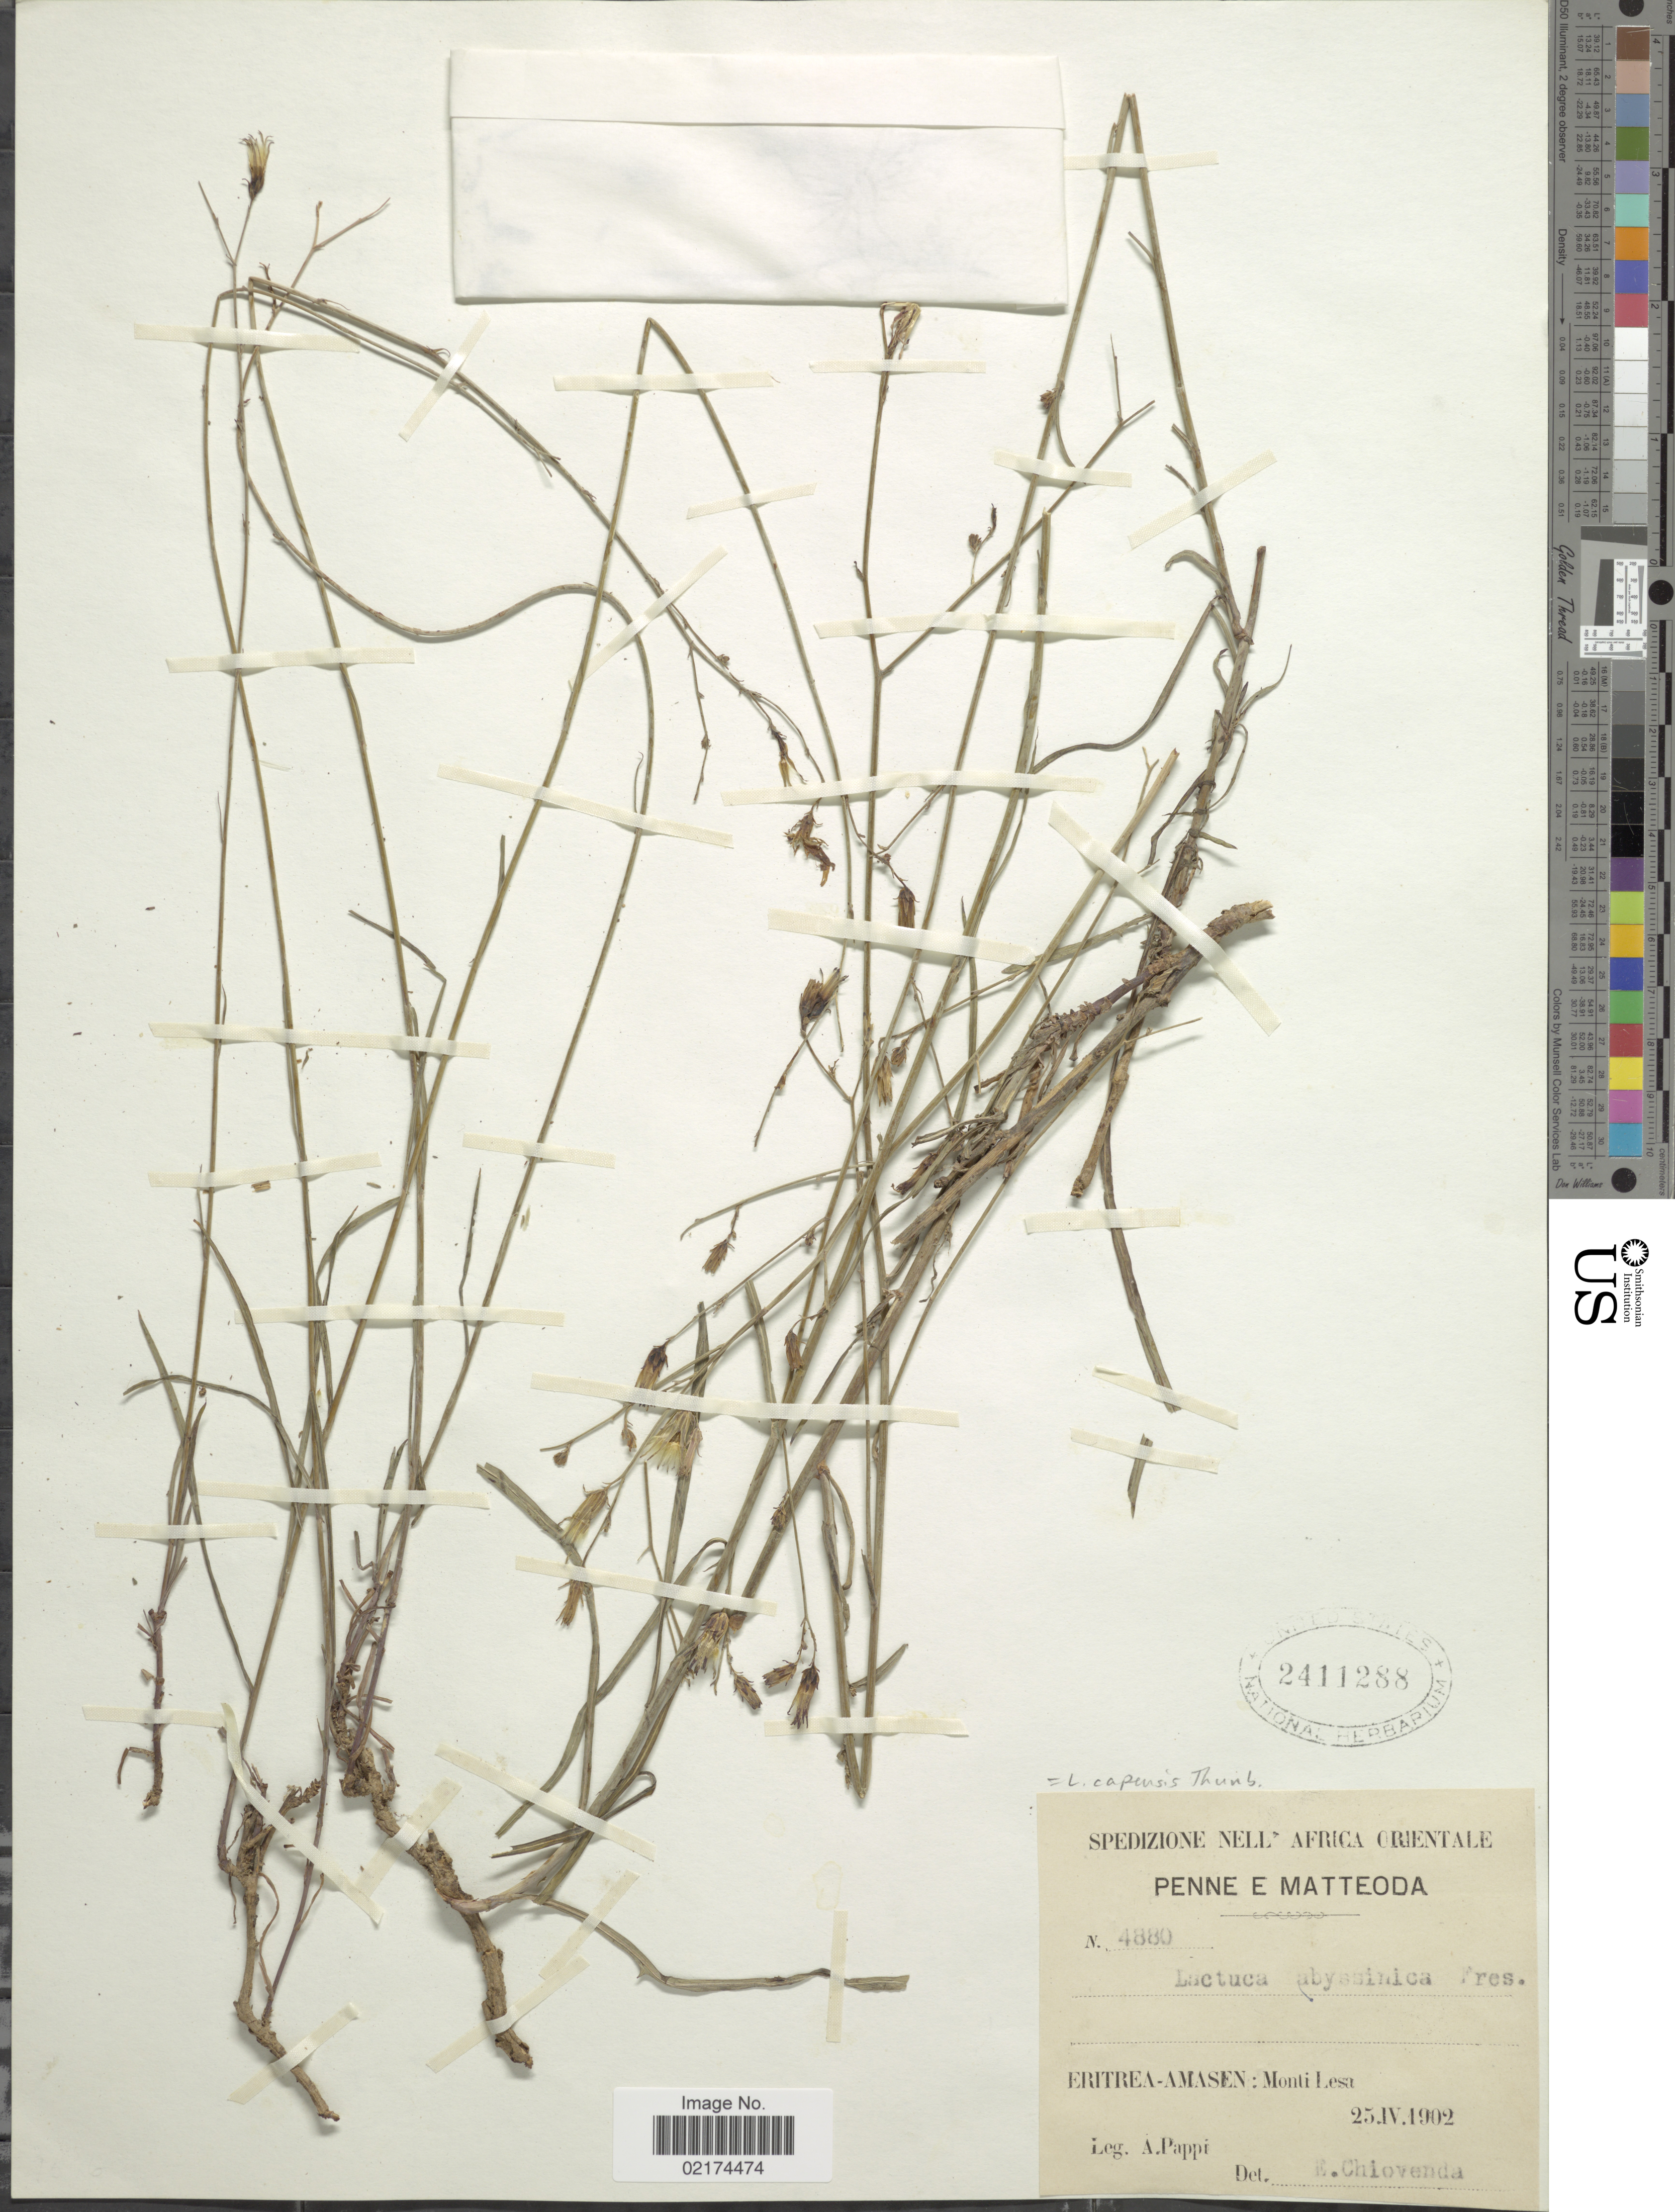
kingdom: Plantae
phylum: Tracheophyta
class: Magnoliopsida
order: Asterales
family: Asteraceae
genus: Lactuca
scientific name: Lactuca inermis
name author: Forssk.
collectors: A. Pappi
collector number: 4880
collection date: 1902-04-25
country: Eritrea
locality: Penne E Matteoda [unsure placement] Eritrea-Amasen: Monti Lesa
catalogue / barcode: US 2411288